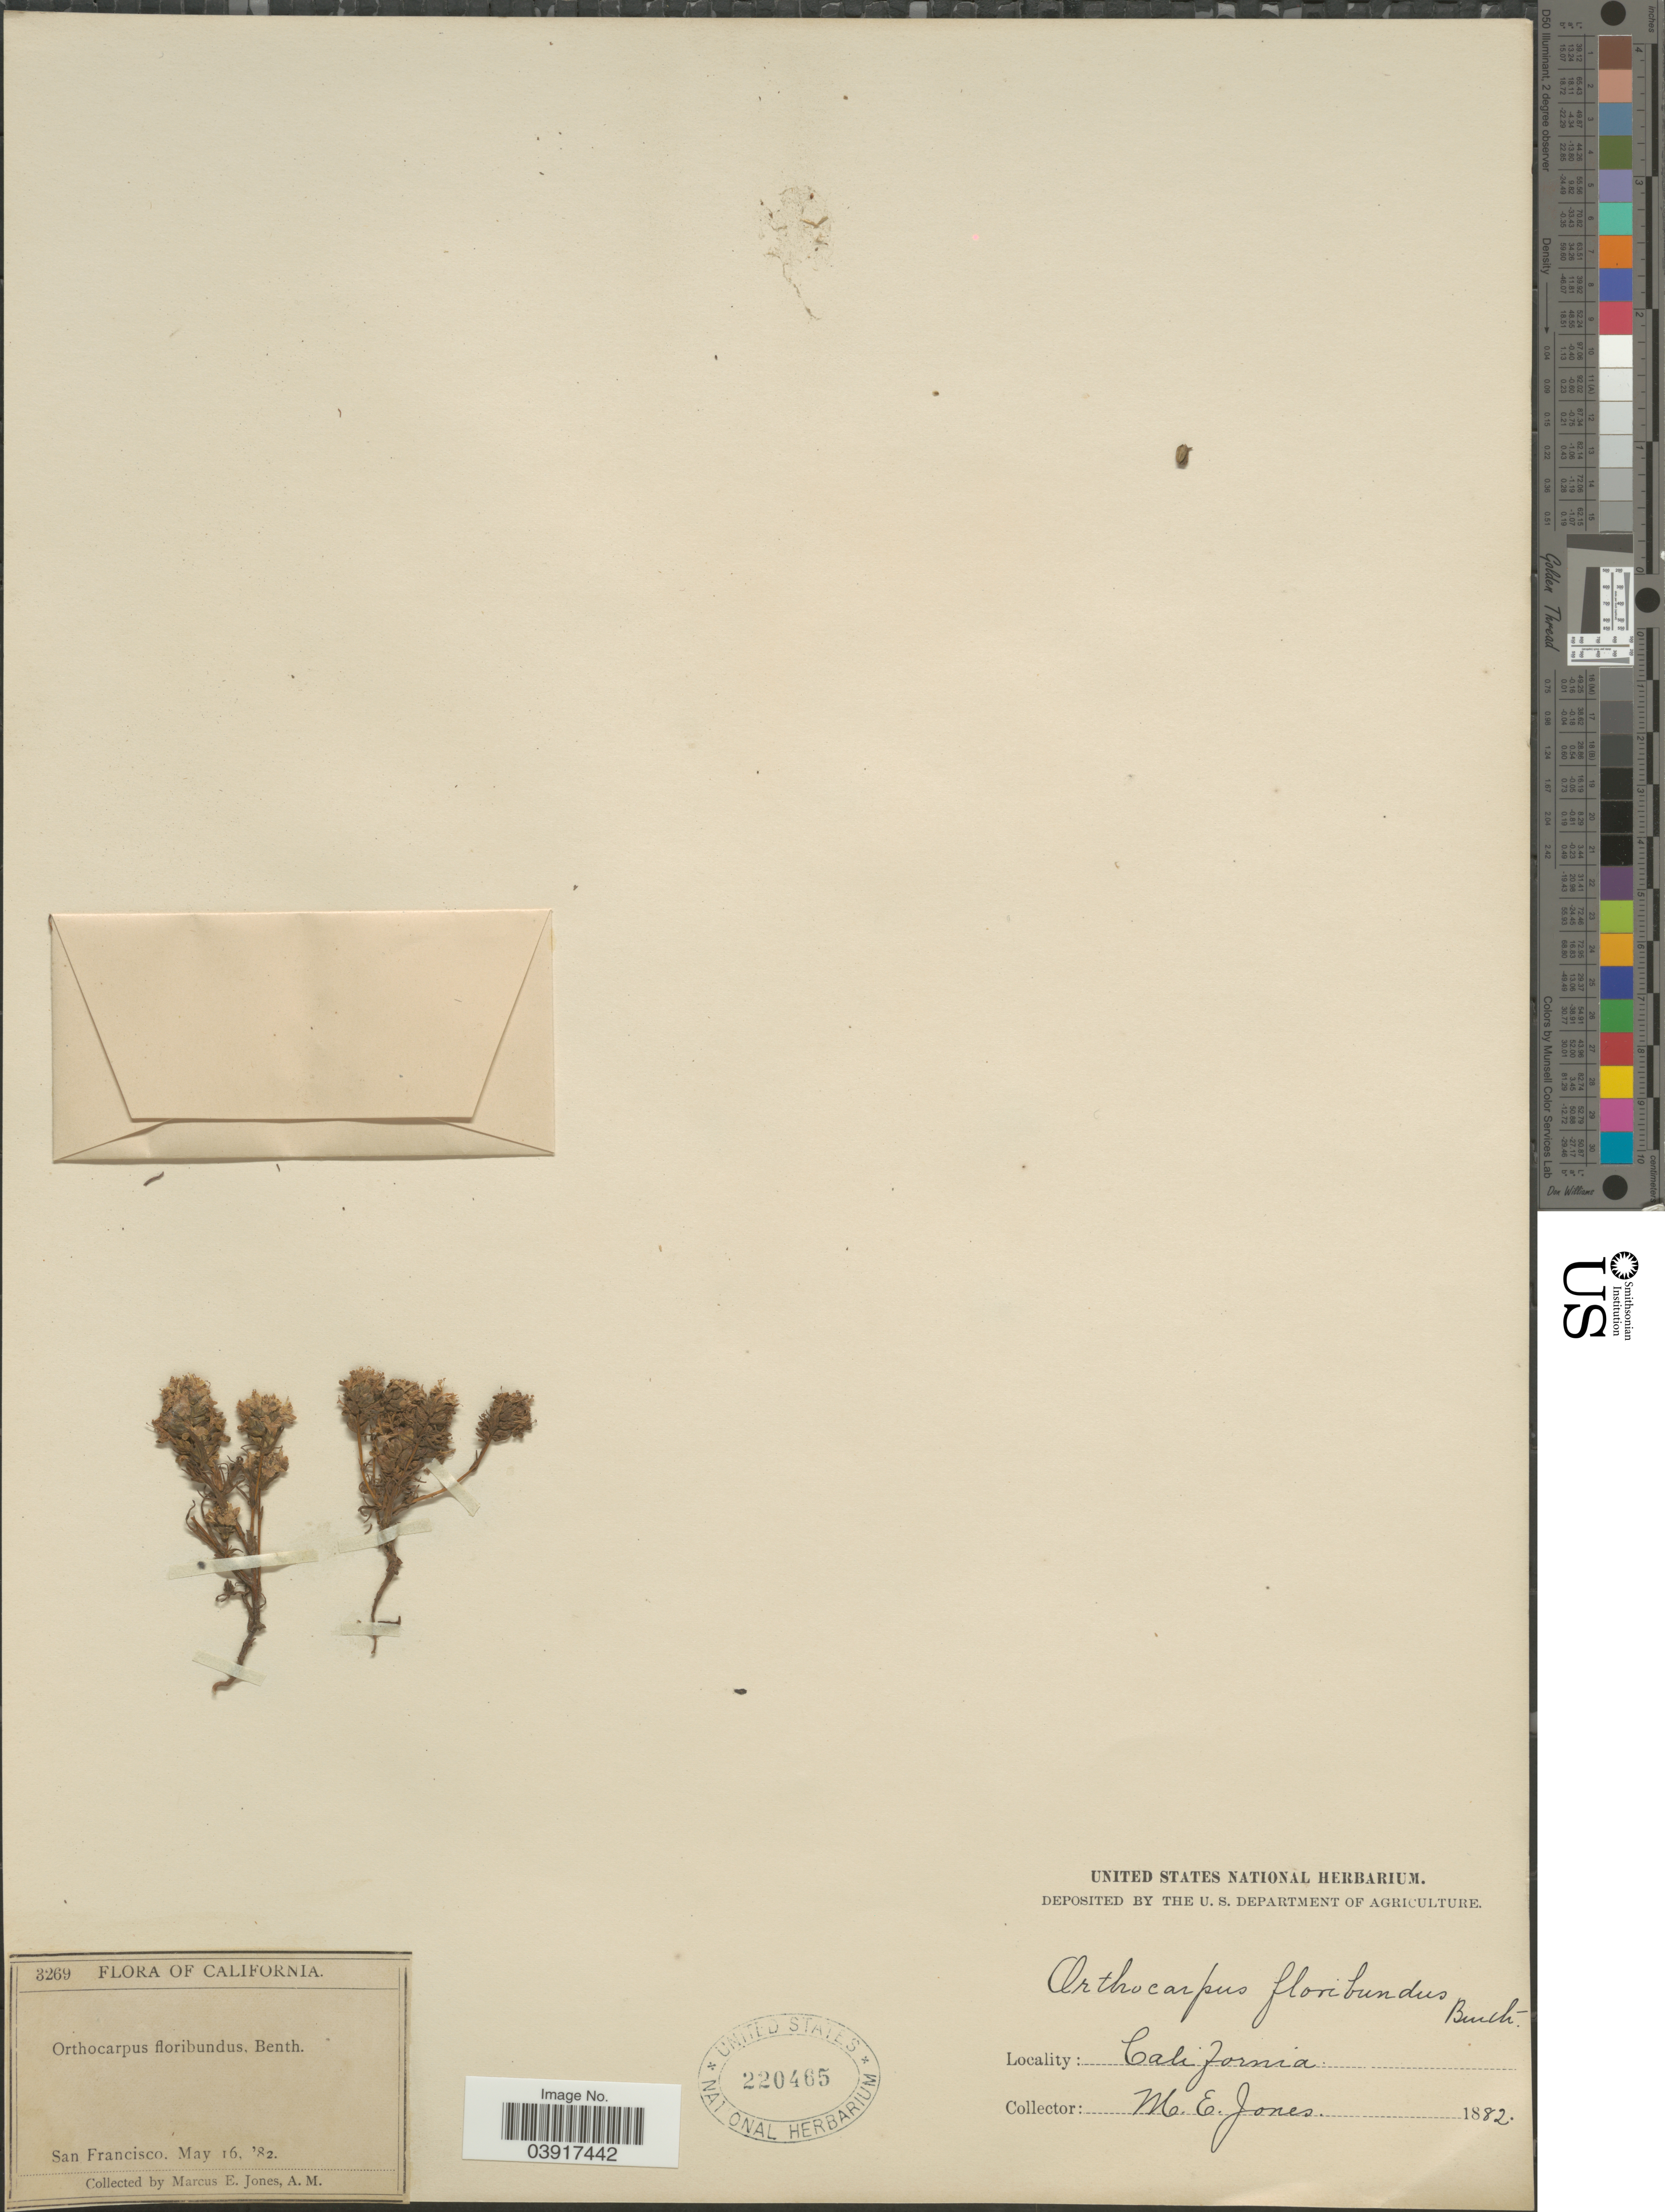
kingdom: Plantae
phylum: Tracheophyta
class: Magnoliopsida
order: Lamiales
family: Orobanchaceae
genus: Orthocarpus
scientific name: Orthocarpus floribundus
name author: Benth.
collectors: M. E. Jones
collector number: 3269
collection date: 1882-05-16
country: United States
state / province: California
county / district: San Francisco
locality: San Francisco.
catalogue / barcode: US 220465